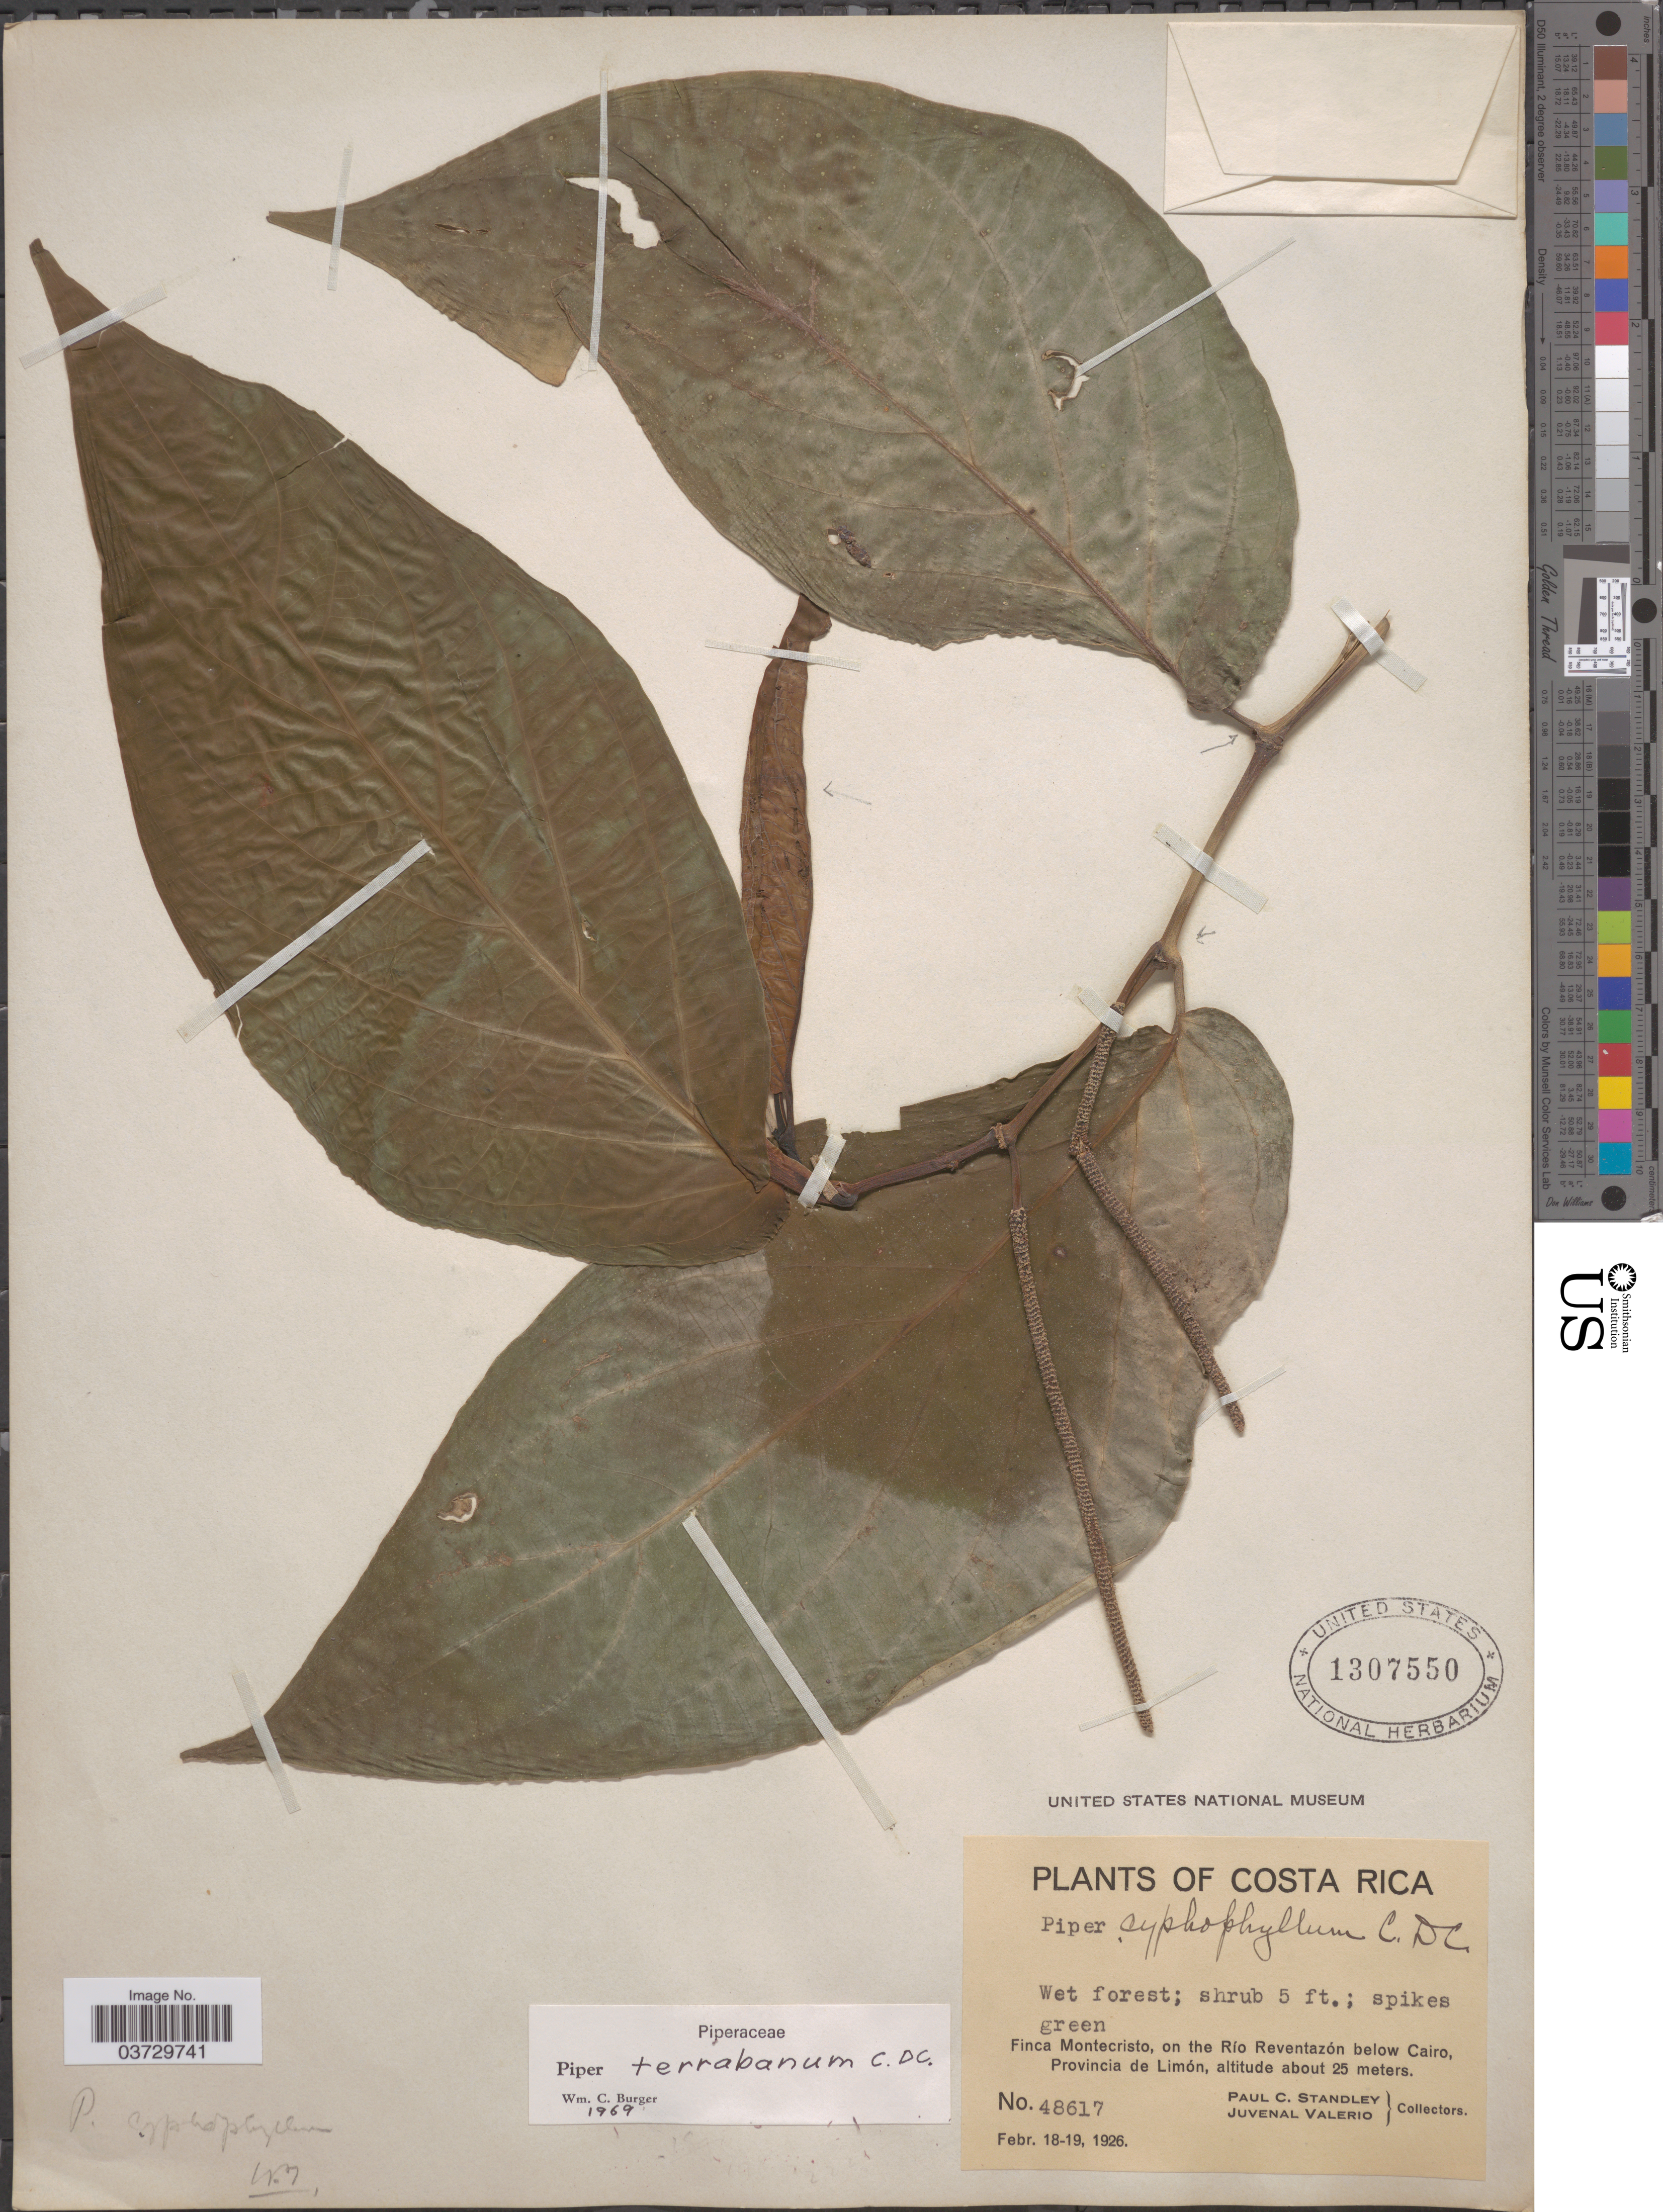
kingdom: Plantae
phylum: Tracheophyta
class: Magnoliopsida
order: Piperales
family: Piperaceae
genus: Piper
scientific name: Piper terrabanum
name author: C. DC.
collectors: P. C. Standley & J. Valerio R.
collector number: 48617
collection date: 1926-02-18/1926-02-19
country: Costa Rica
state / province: Limón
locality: Finca Montecristo, on the Río Reventazón below Cairo.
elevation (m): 25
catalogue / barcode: US 1307550